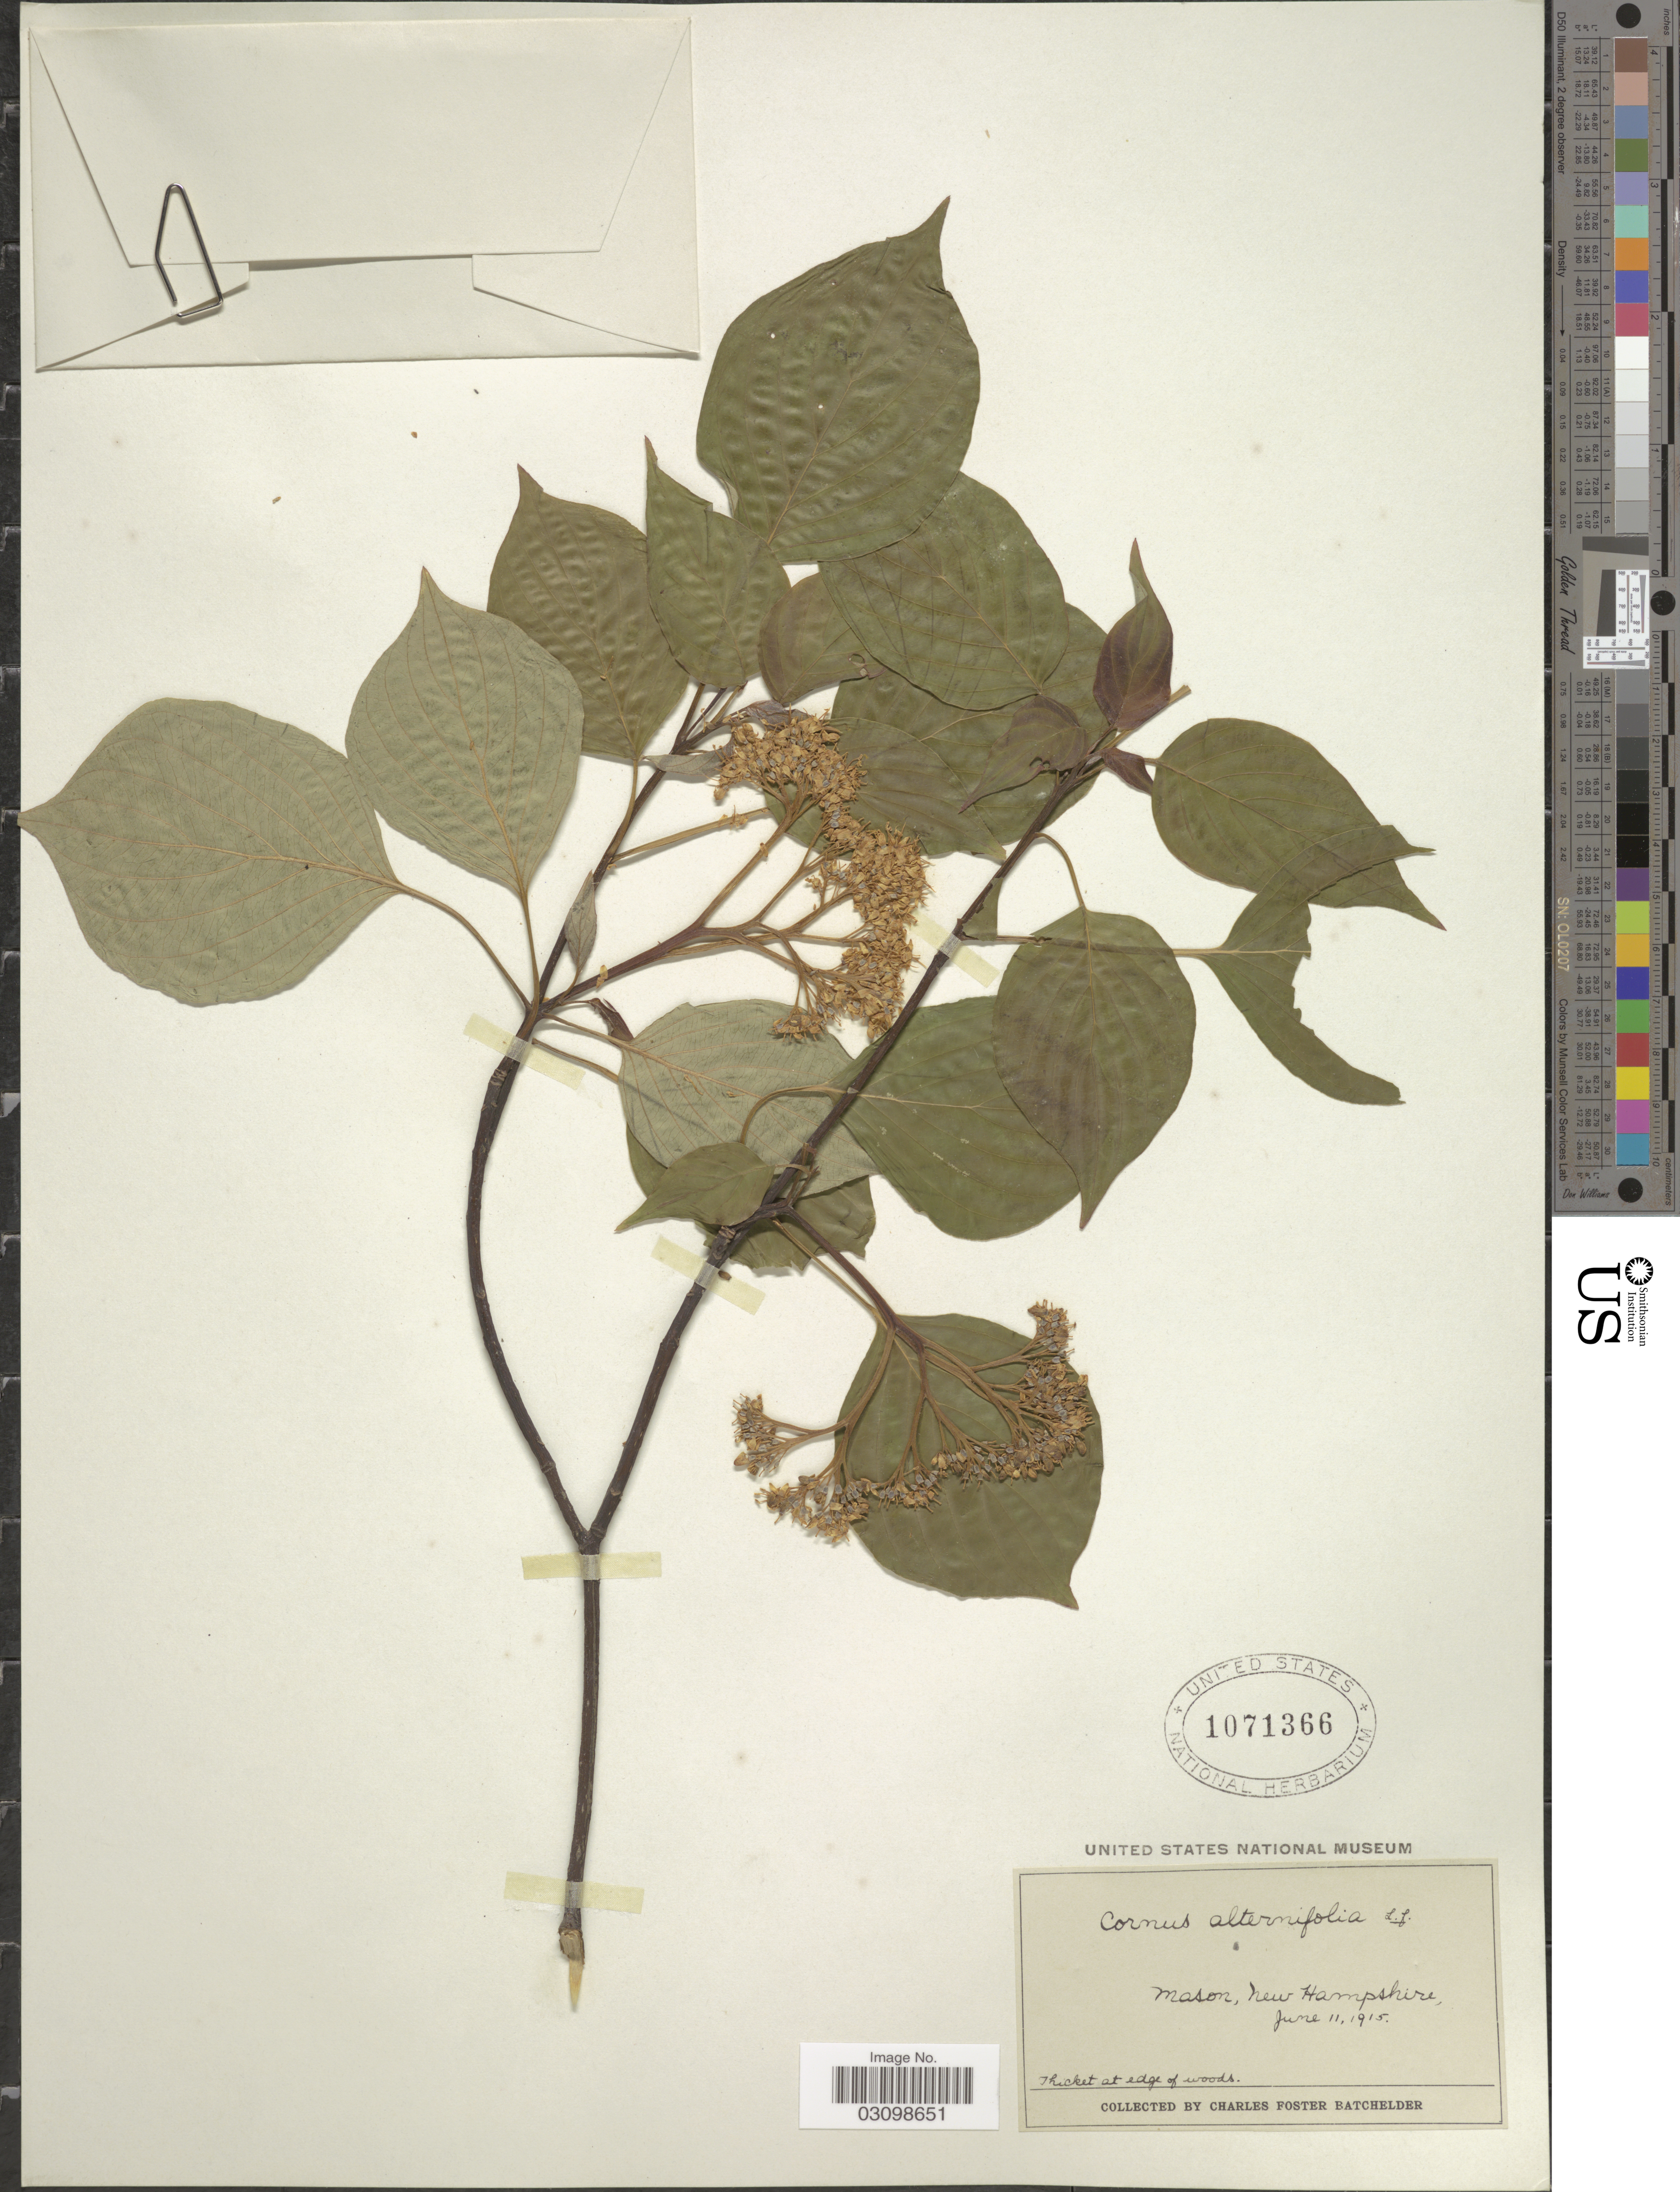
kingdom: Plantae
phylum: Tracheophyta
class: Magnoliopsida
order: Cornales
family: Cornaceae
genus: Cornus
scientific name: Cornus alternifolia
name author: L.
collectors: C. Batchelder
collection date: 1915-06-11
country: United States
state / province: New Hampshire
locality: Mason.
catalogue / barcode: US 1071366